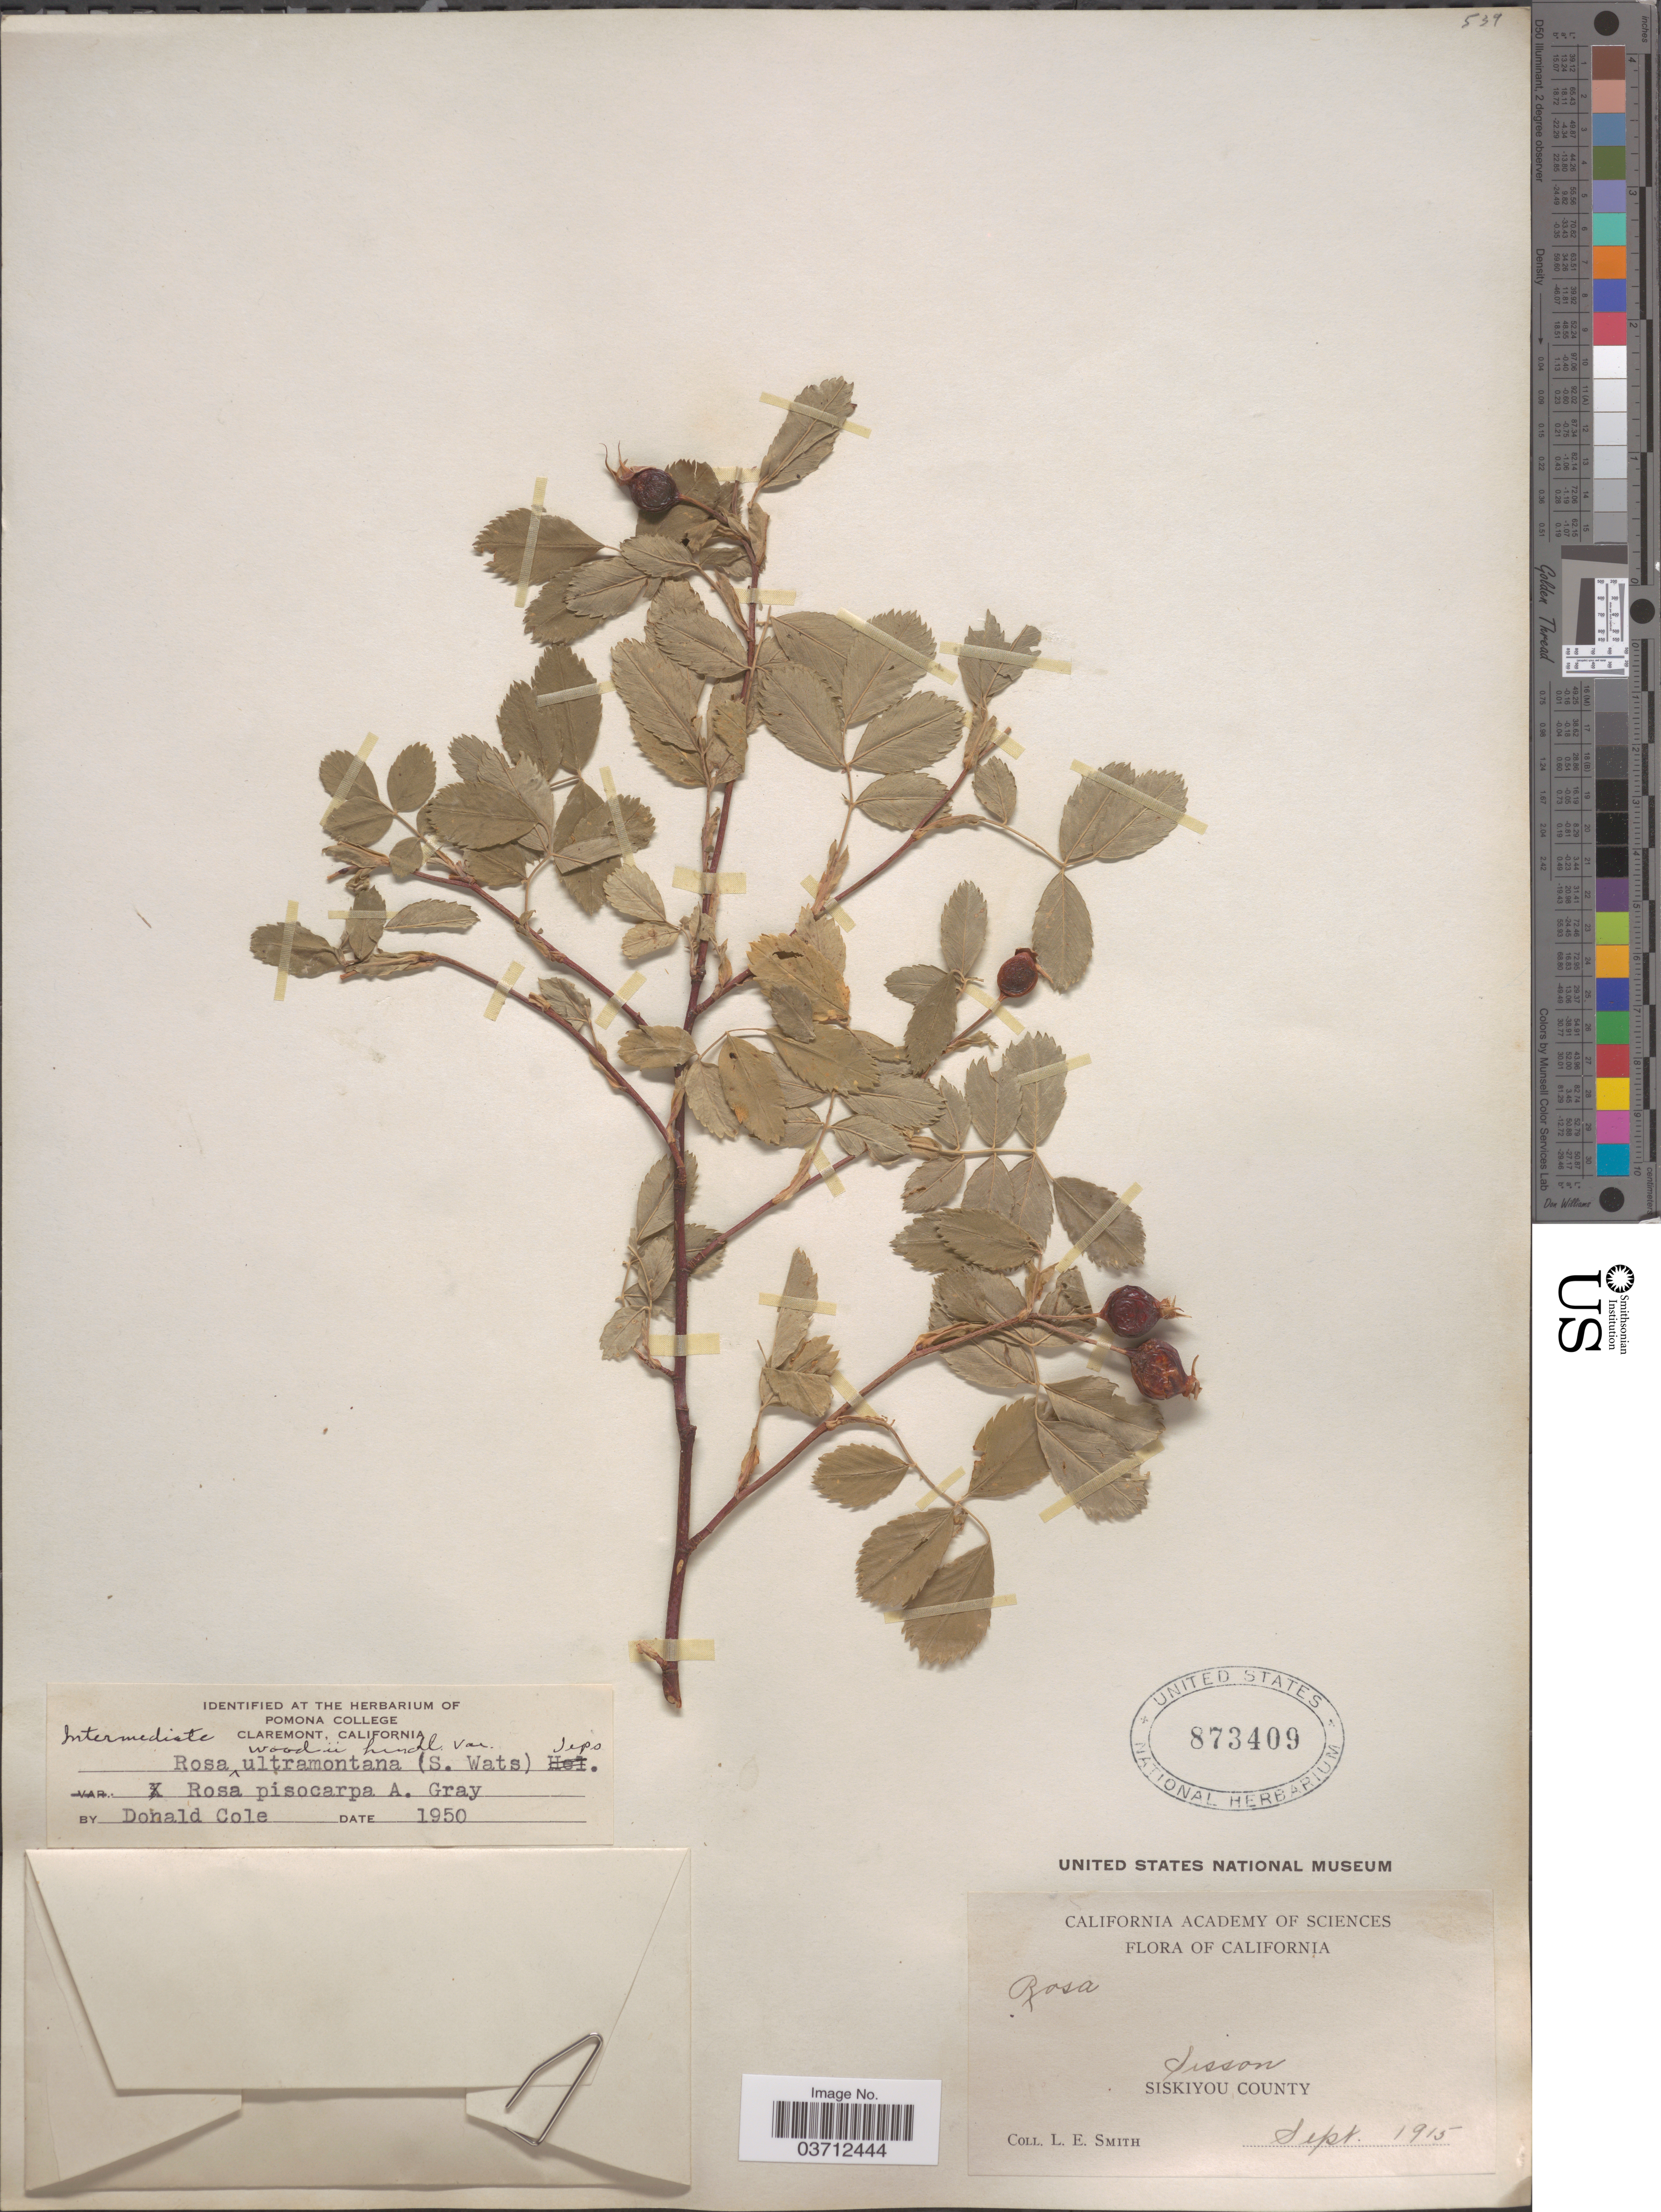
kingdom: Plantae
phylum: Tracheophyta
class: Magnoliopsida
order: Rosales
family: Rosaceae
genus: Rosa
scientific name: Rosa woodsii var. ultramontana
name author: Lindl.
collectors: L. E. Smith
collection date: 1915-09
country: United States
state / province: California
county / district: Siskiyou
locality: Sisson. Siskiyou County.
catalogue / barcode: US 873409